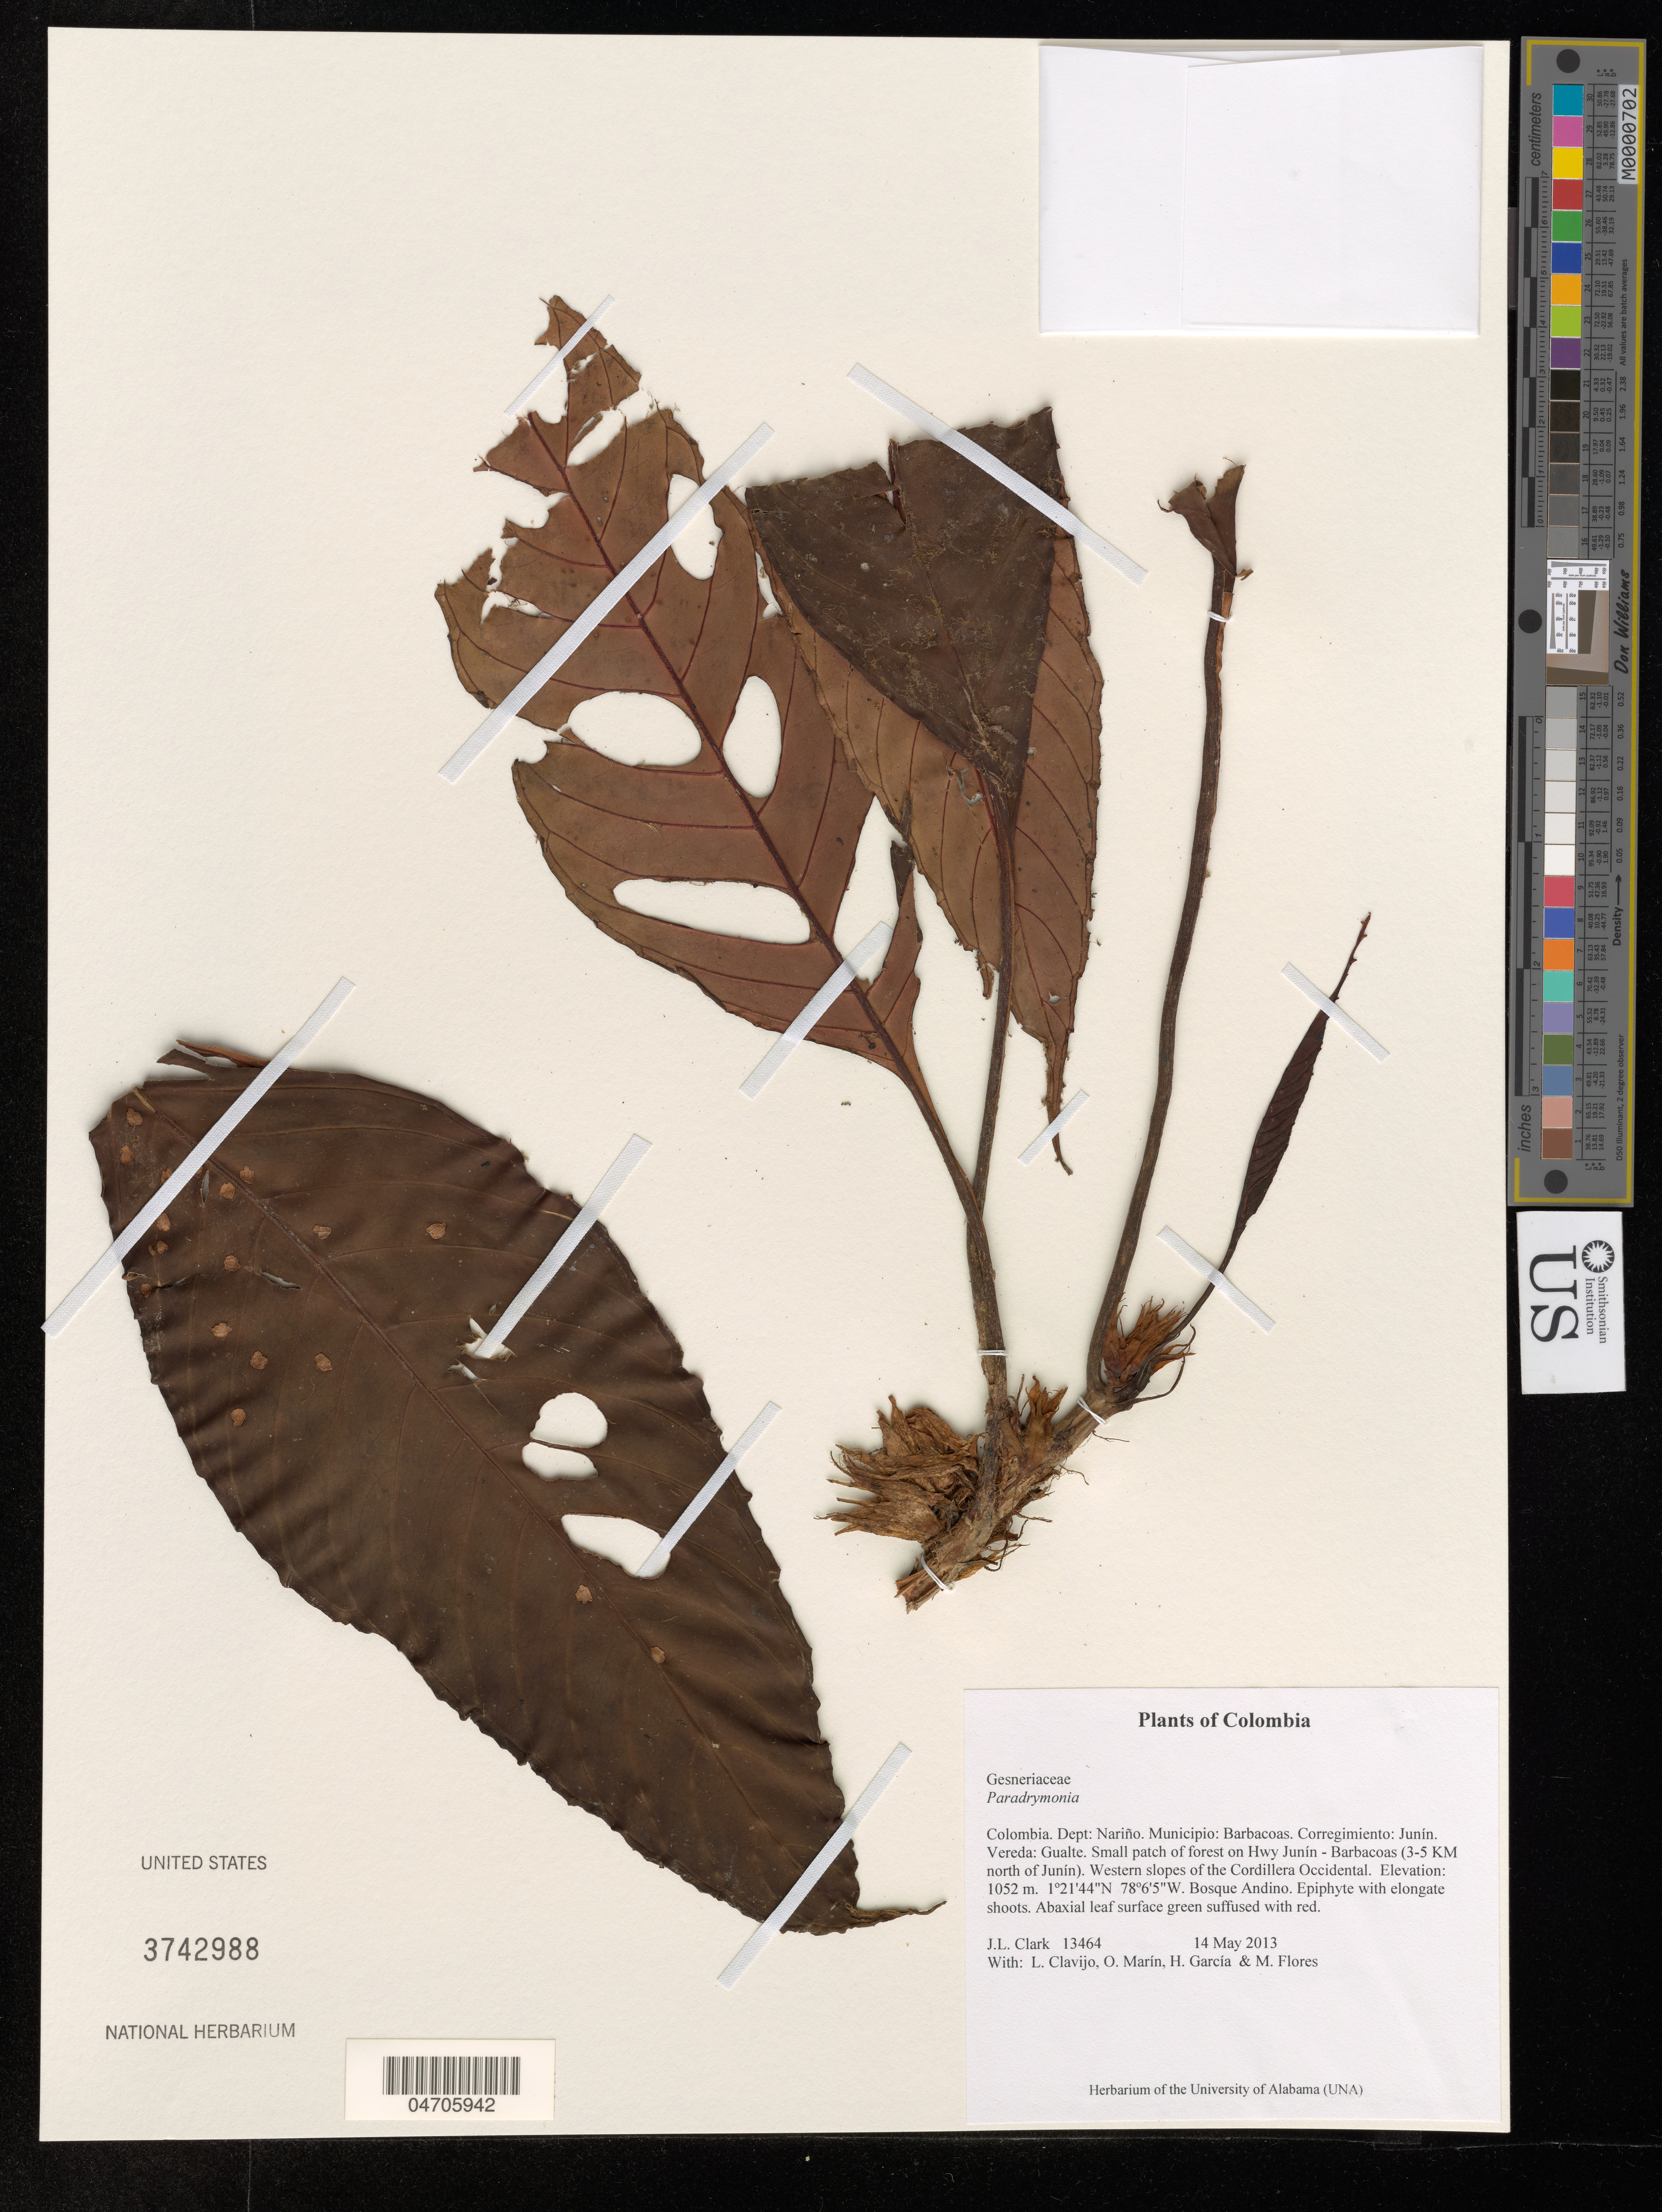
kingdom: Plantae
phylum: Tracheophyta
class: Magnoliopsida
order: Lamiales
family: Gesneriaceae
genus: Paradrymonia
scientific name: Paradrymonia sp.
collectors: J. L. Clark, L. Clavijo, O. Marín, H. Garcia & M. Flores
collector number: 13464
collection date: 2013-05-14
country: Colombia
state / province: Nariño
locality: Dept: Nariño. Municipio: Barbacoas. Corregimiento: Junín. Vereda: Gualte. Small patch of forest on Hwy Junín - Barbacoas (3-5 KM north of Junín). Western slopes of the Cordillera Occidental.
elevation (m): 1052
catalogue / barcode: US 3742988